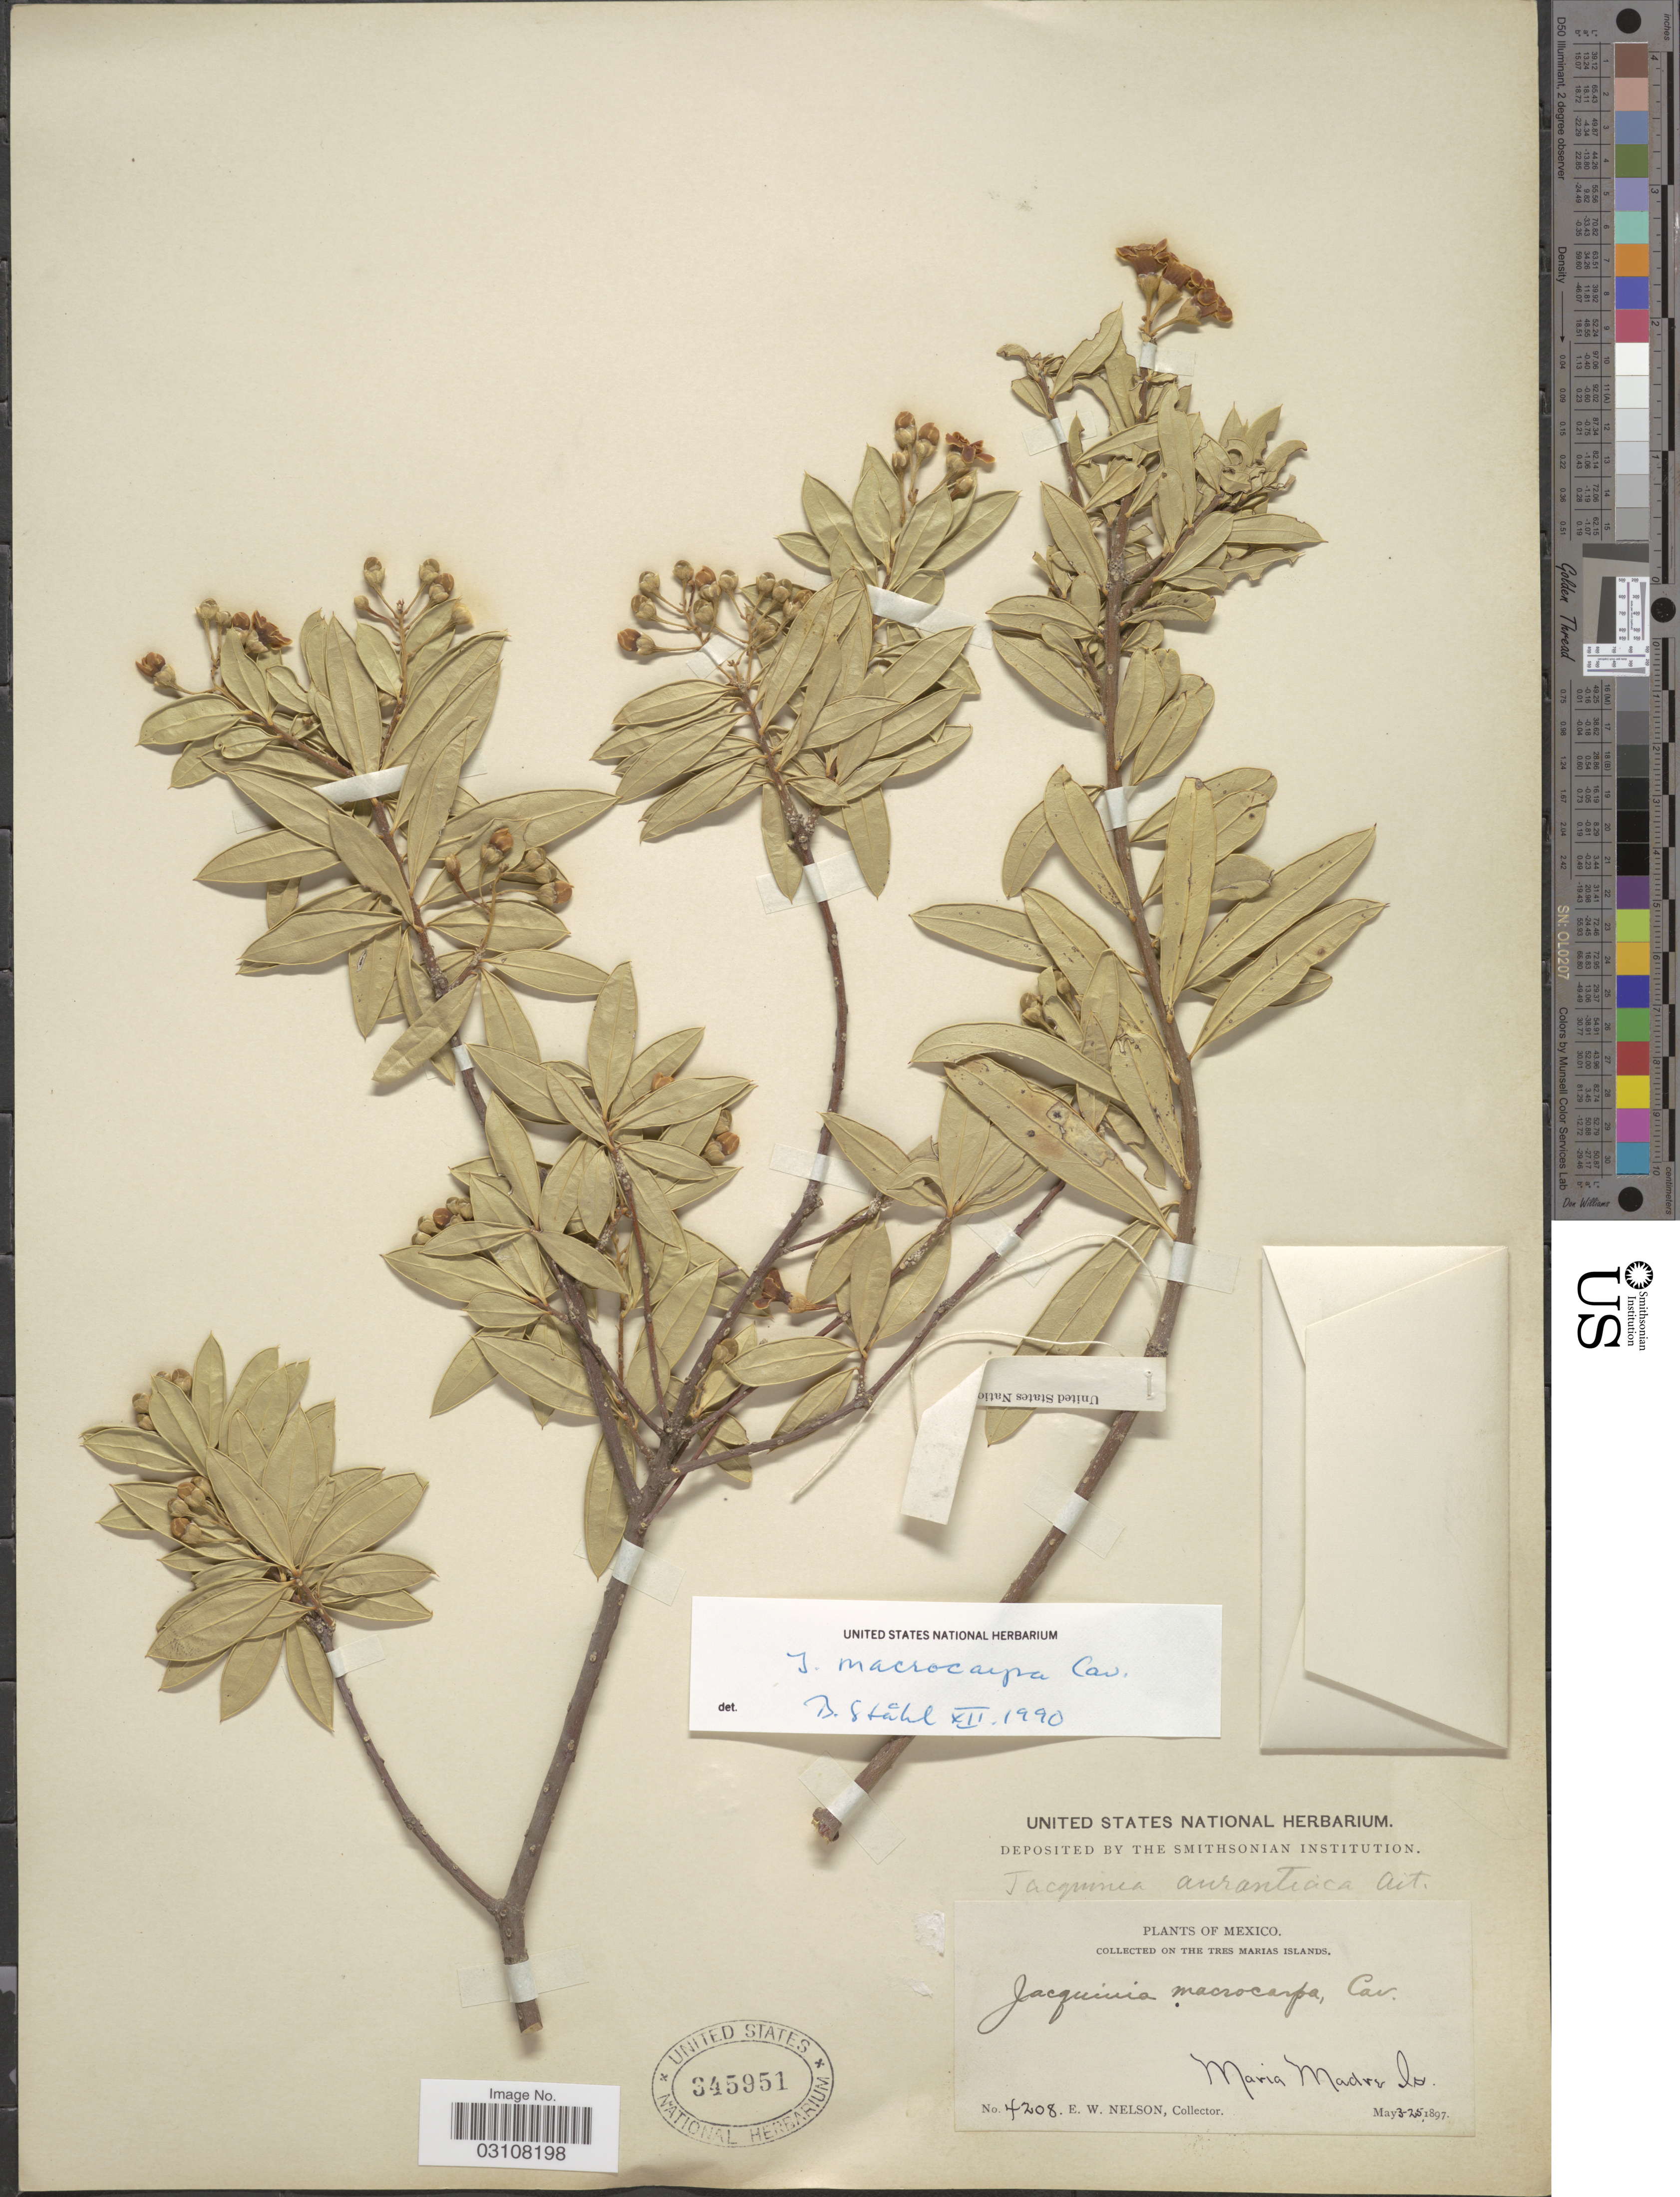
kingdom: Plantae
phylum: Tracheophyta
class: Magnoliopsida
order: Ericales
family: Primulaceae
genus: Jacquinia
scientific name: Jacquinia macrocarpa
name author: Cav.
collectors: E. W. Nelson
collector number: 4208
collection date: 1897-05-03/1897-05-25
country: Mexico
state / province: Nayarit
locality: The Tres Marias Islands. Maria Madre Co.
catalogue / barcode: US 345951